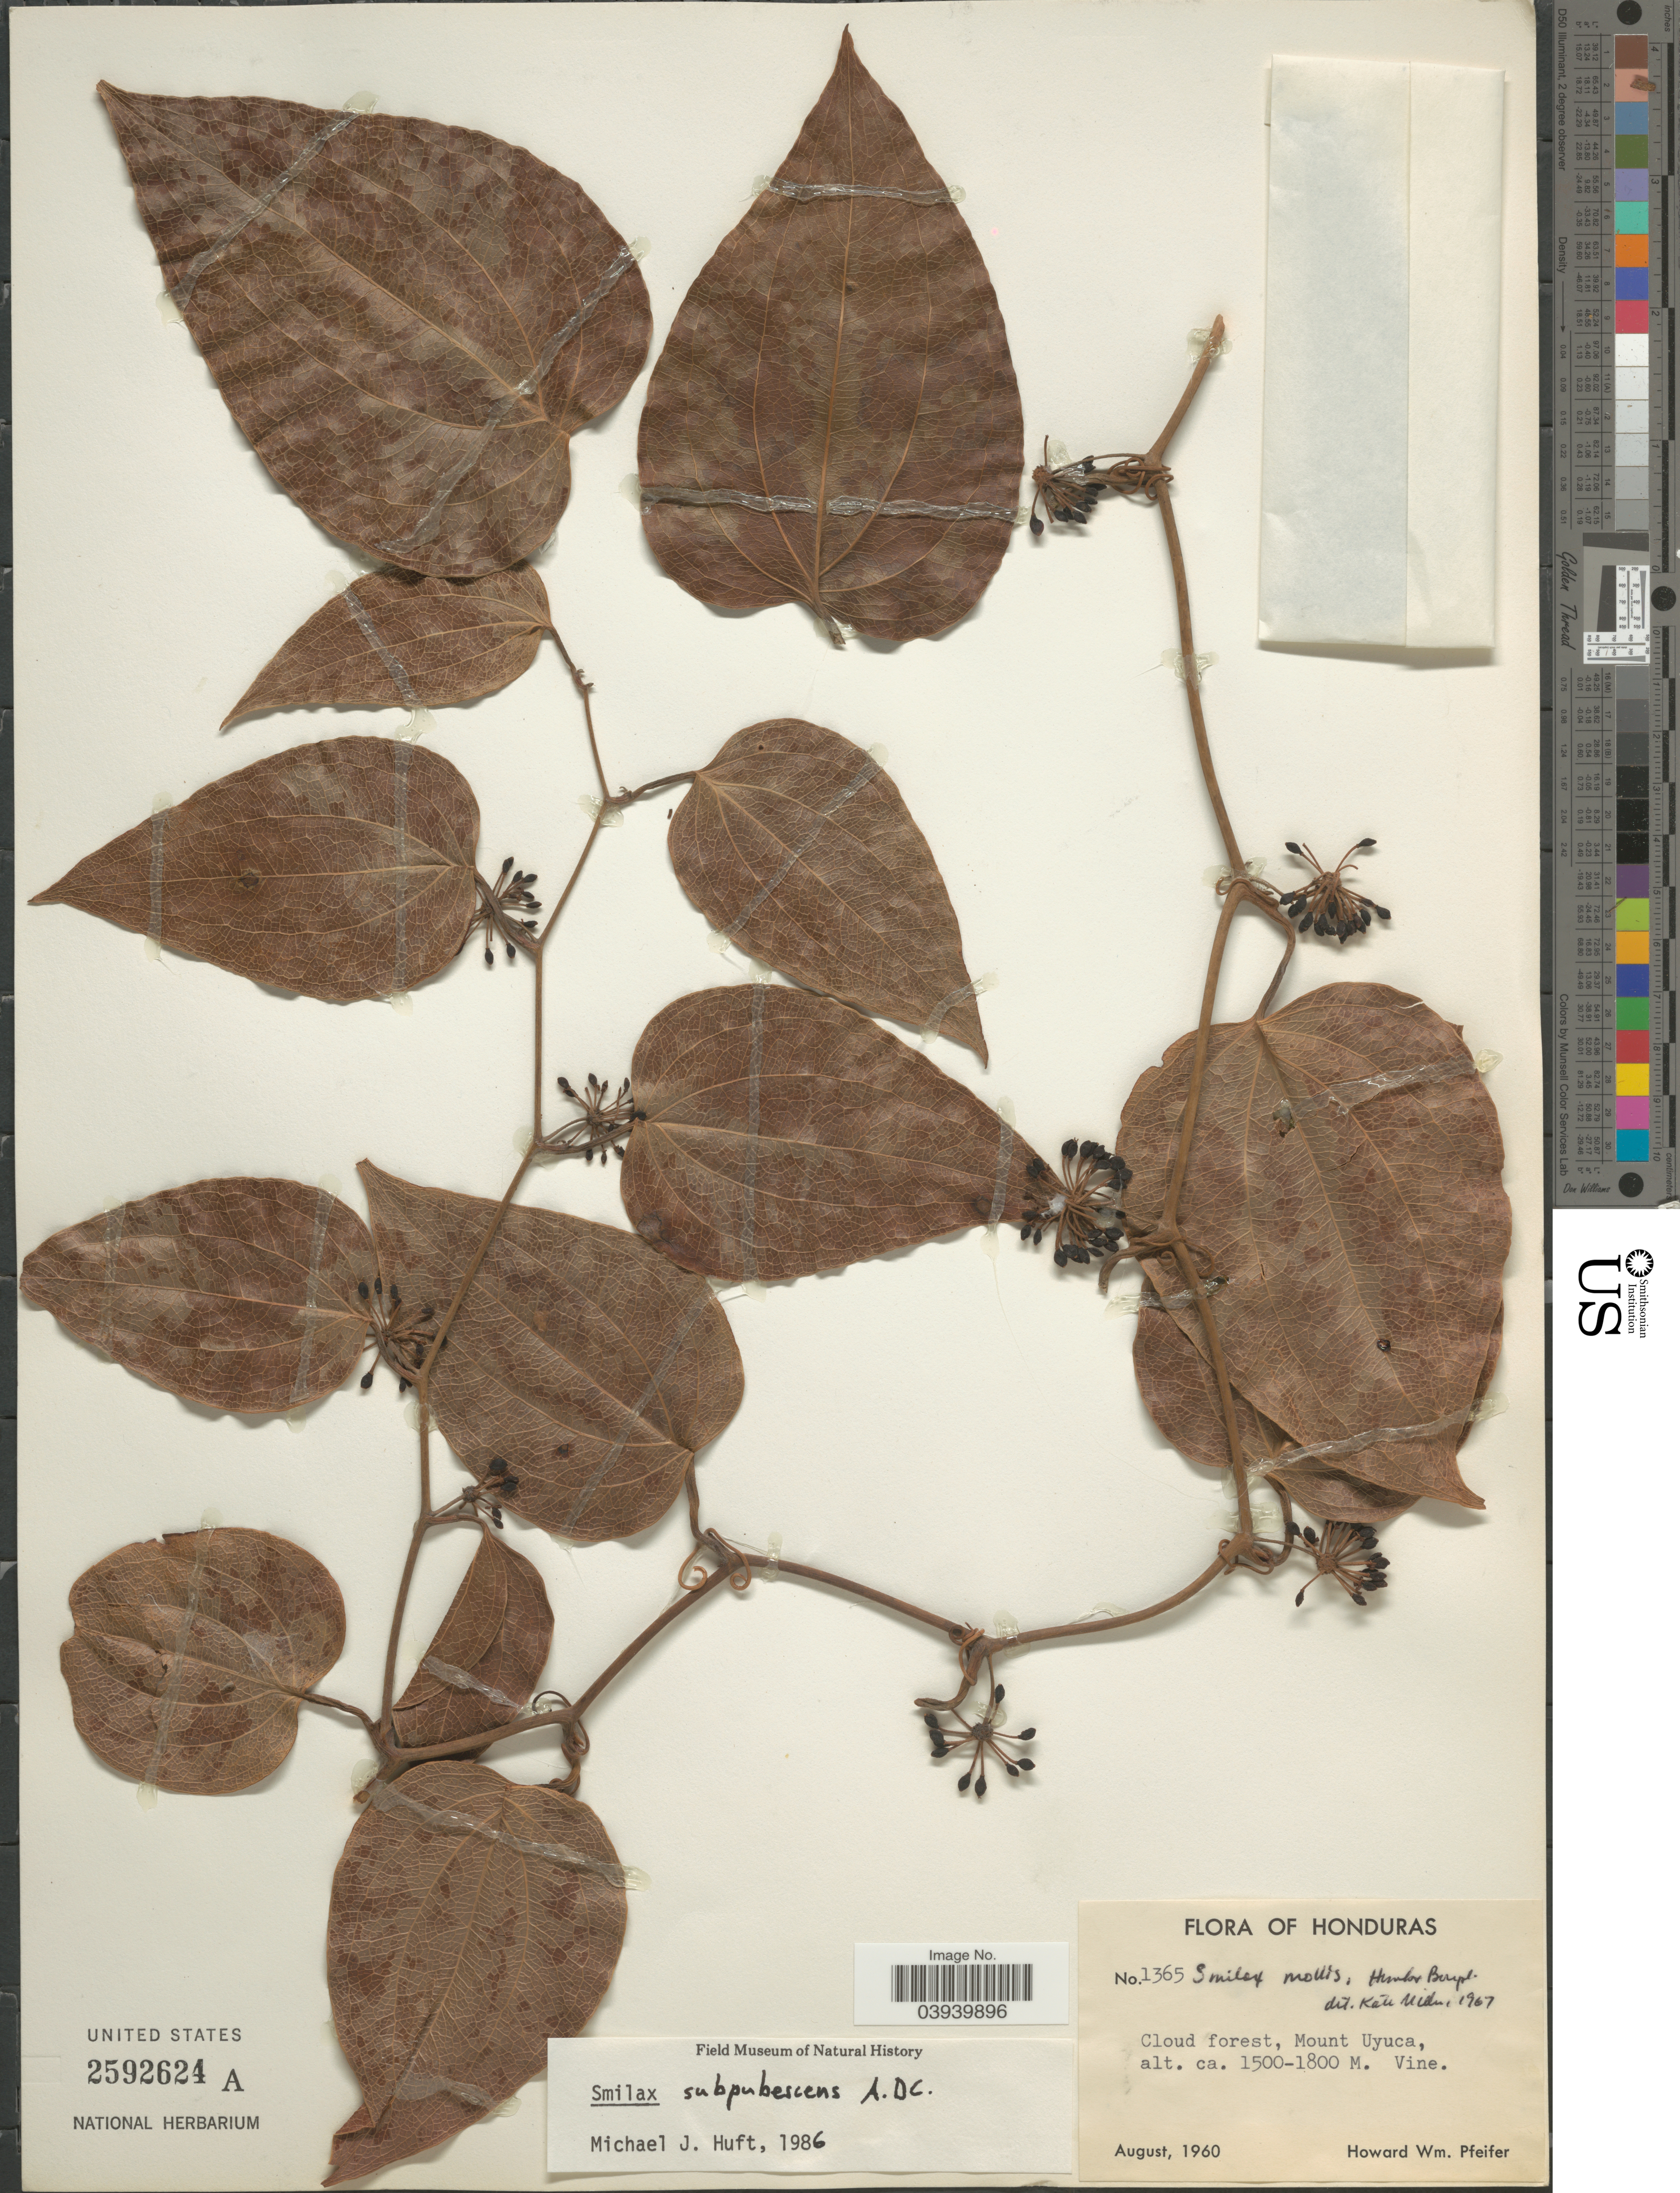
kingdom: Plantae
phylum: Tracheophyta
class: Liliopsida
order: Liliales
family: Smilacaceae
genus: Smilax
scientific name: Smilax subpubescens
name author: A. DC.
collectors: H. W. Pfeifer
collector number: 1365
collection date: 1960-08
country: Honduras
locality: Mount Uyuca.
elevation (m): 1500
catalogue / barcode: US 2592624A